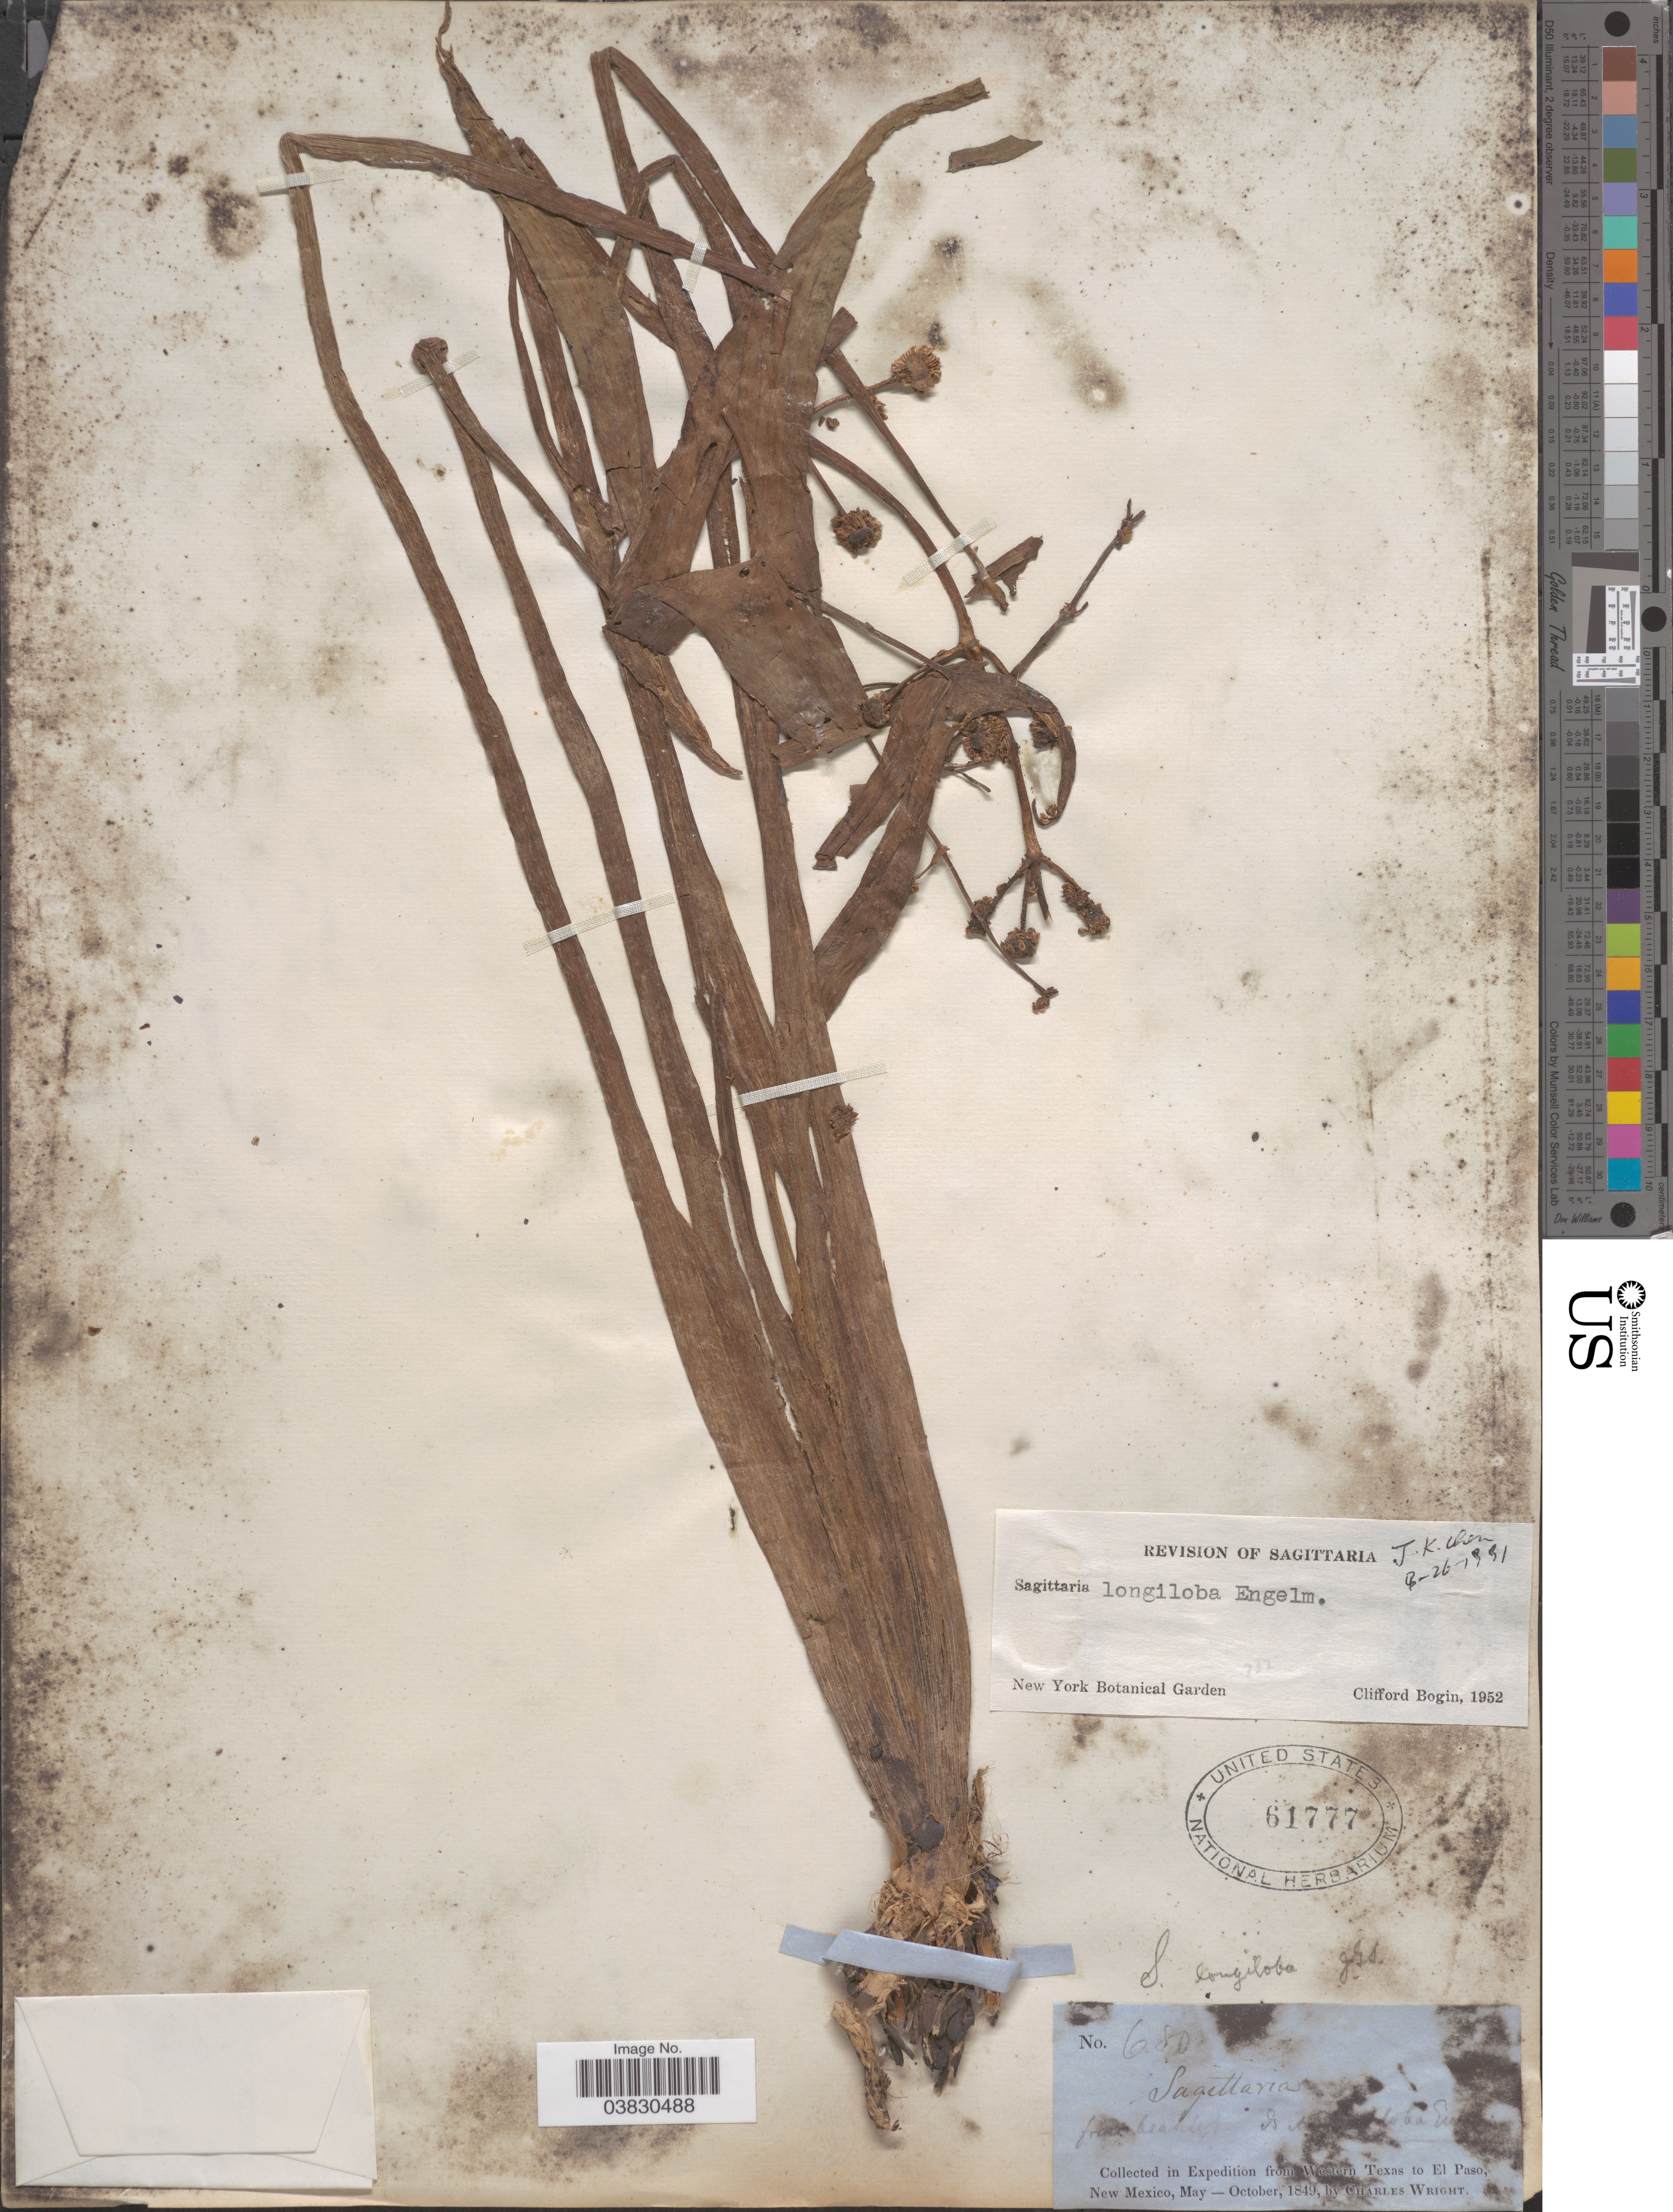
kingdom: Plantae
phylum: Tracheophyta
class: Liliopsida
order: Alismatales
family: Alismataceae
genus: Sagittaria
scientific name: Sagittaria longiloba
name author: Engelm. ex J.G. Sm.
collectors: C. Wright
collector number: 680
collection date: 1849-05/1849-10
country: United States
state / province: New Mexico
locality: Western Texas to El Paso.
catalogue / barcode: US 61777